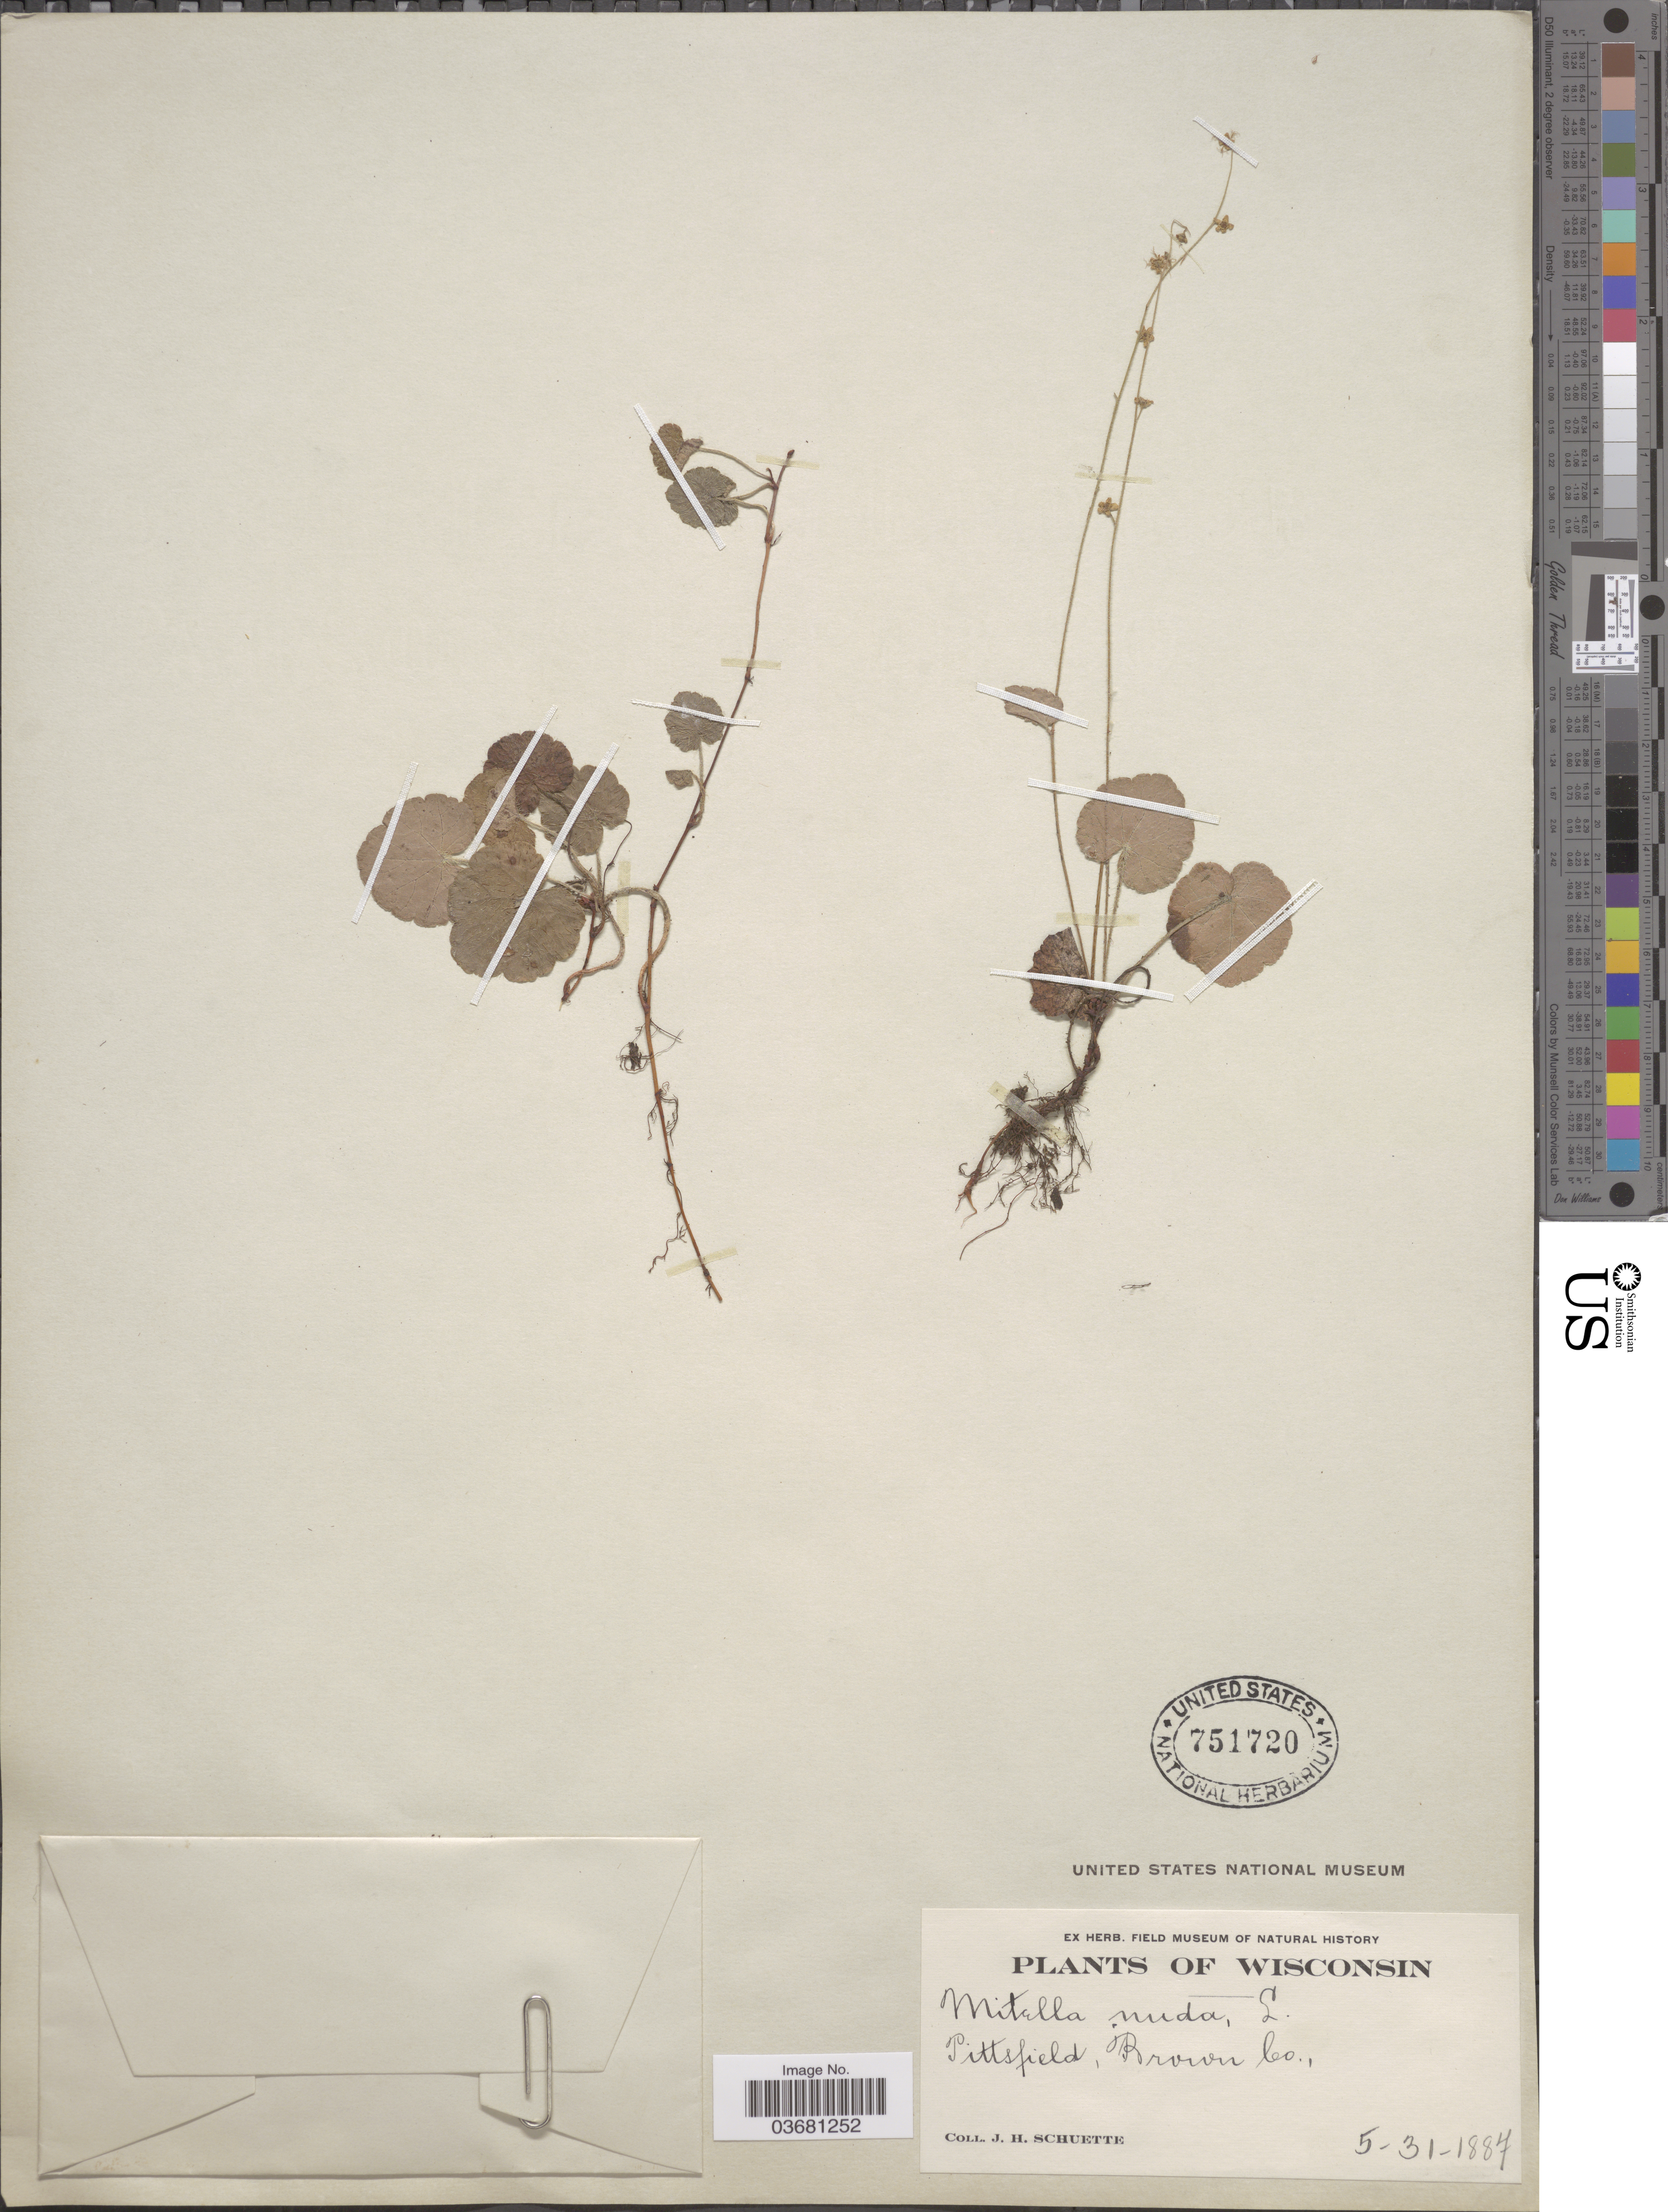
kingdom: Plantae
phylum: Tracheophyta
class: Magnoliopsida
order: Saxifragales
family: Saxifragaceae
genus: Mitella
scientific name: Mitella nuda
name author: L.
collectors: J. H. Schuette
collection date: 1887-05-31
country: United States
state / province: Wisconsin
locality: Pittsfield, Brown Co.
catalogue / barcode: US 751720